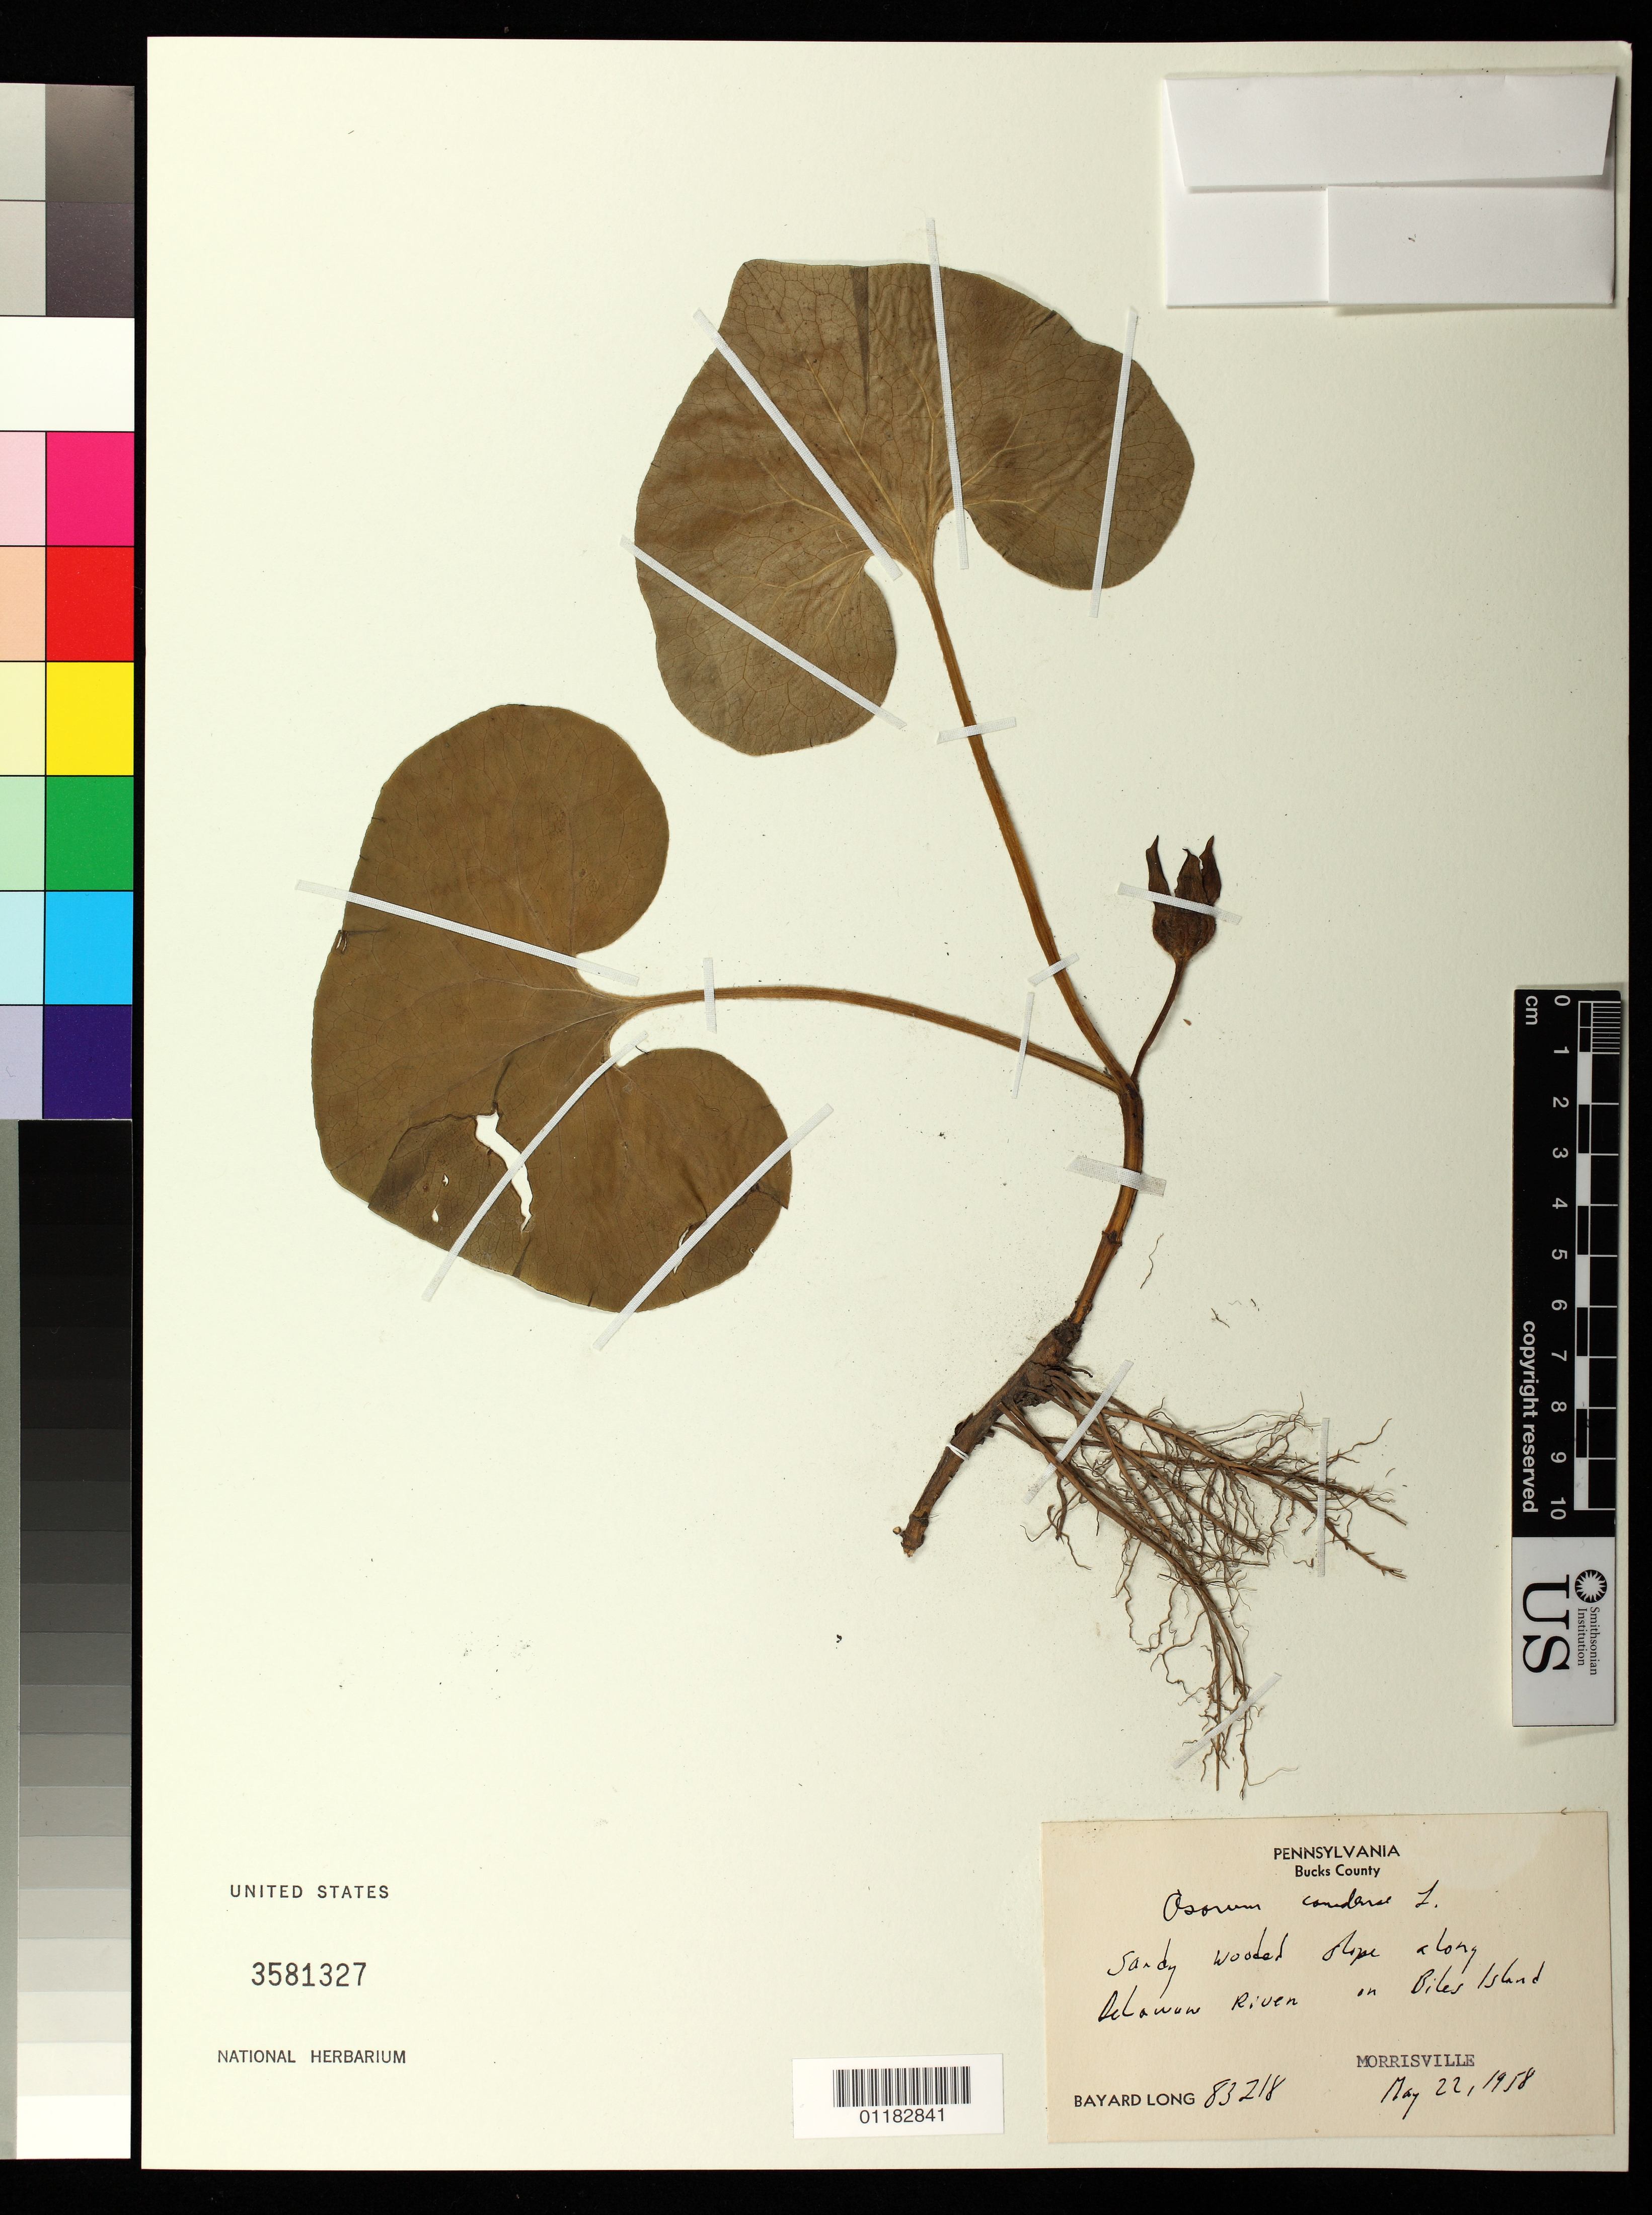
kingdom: Plantae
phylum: Tracheophyta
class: Magnoliopsida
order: Piperales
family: Aristolochiaceae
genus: Asarum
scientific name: Asarum canadense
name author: L.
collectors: B. H. Long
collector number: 83218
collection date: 1958-05-22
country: United States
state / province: Pennsylvania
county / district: Bucks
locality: Sandy woods slope along Delaware River on Biles Island, Bucks County. Morrisville.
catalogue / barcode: US 3581327